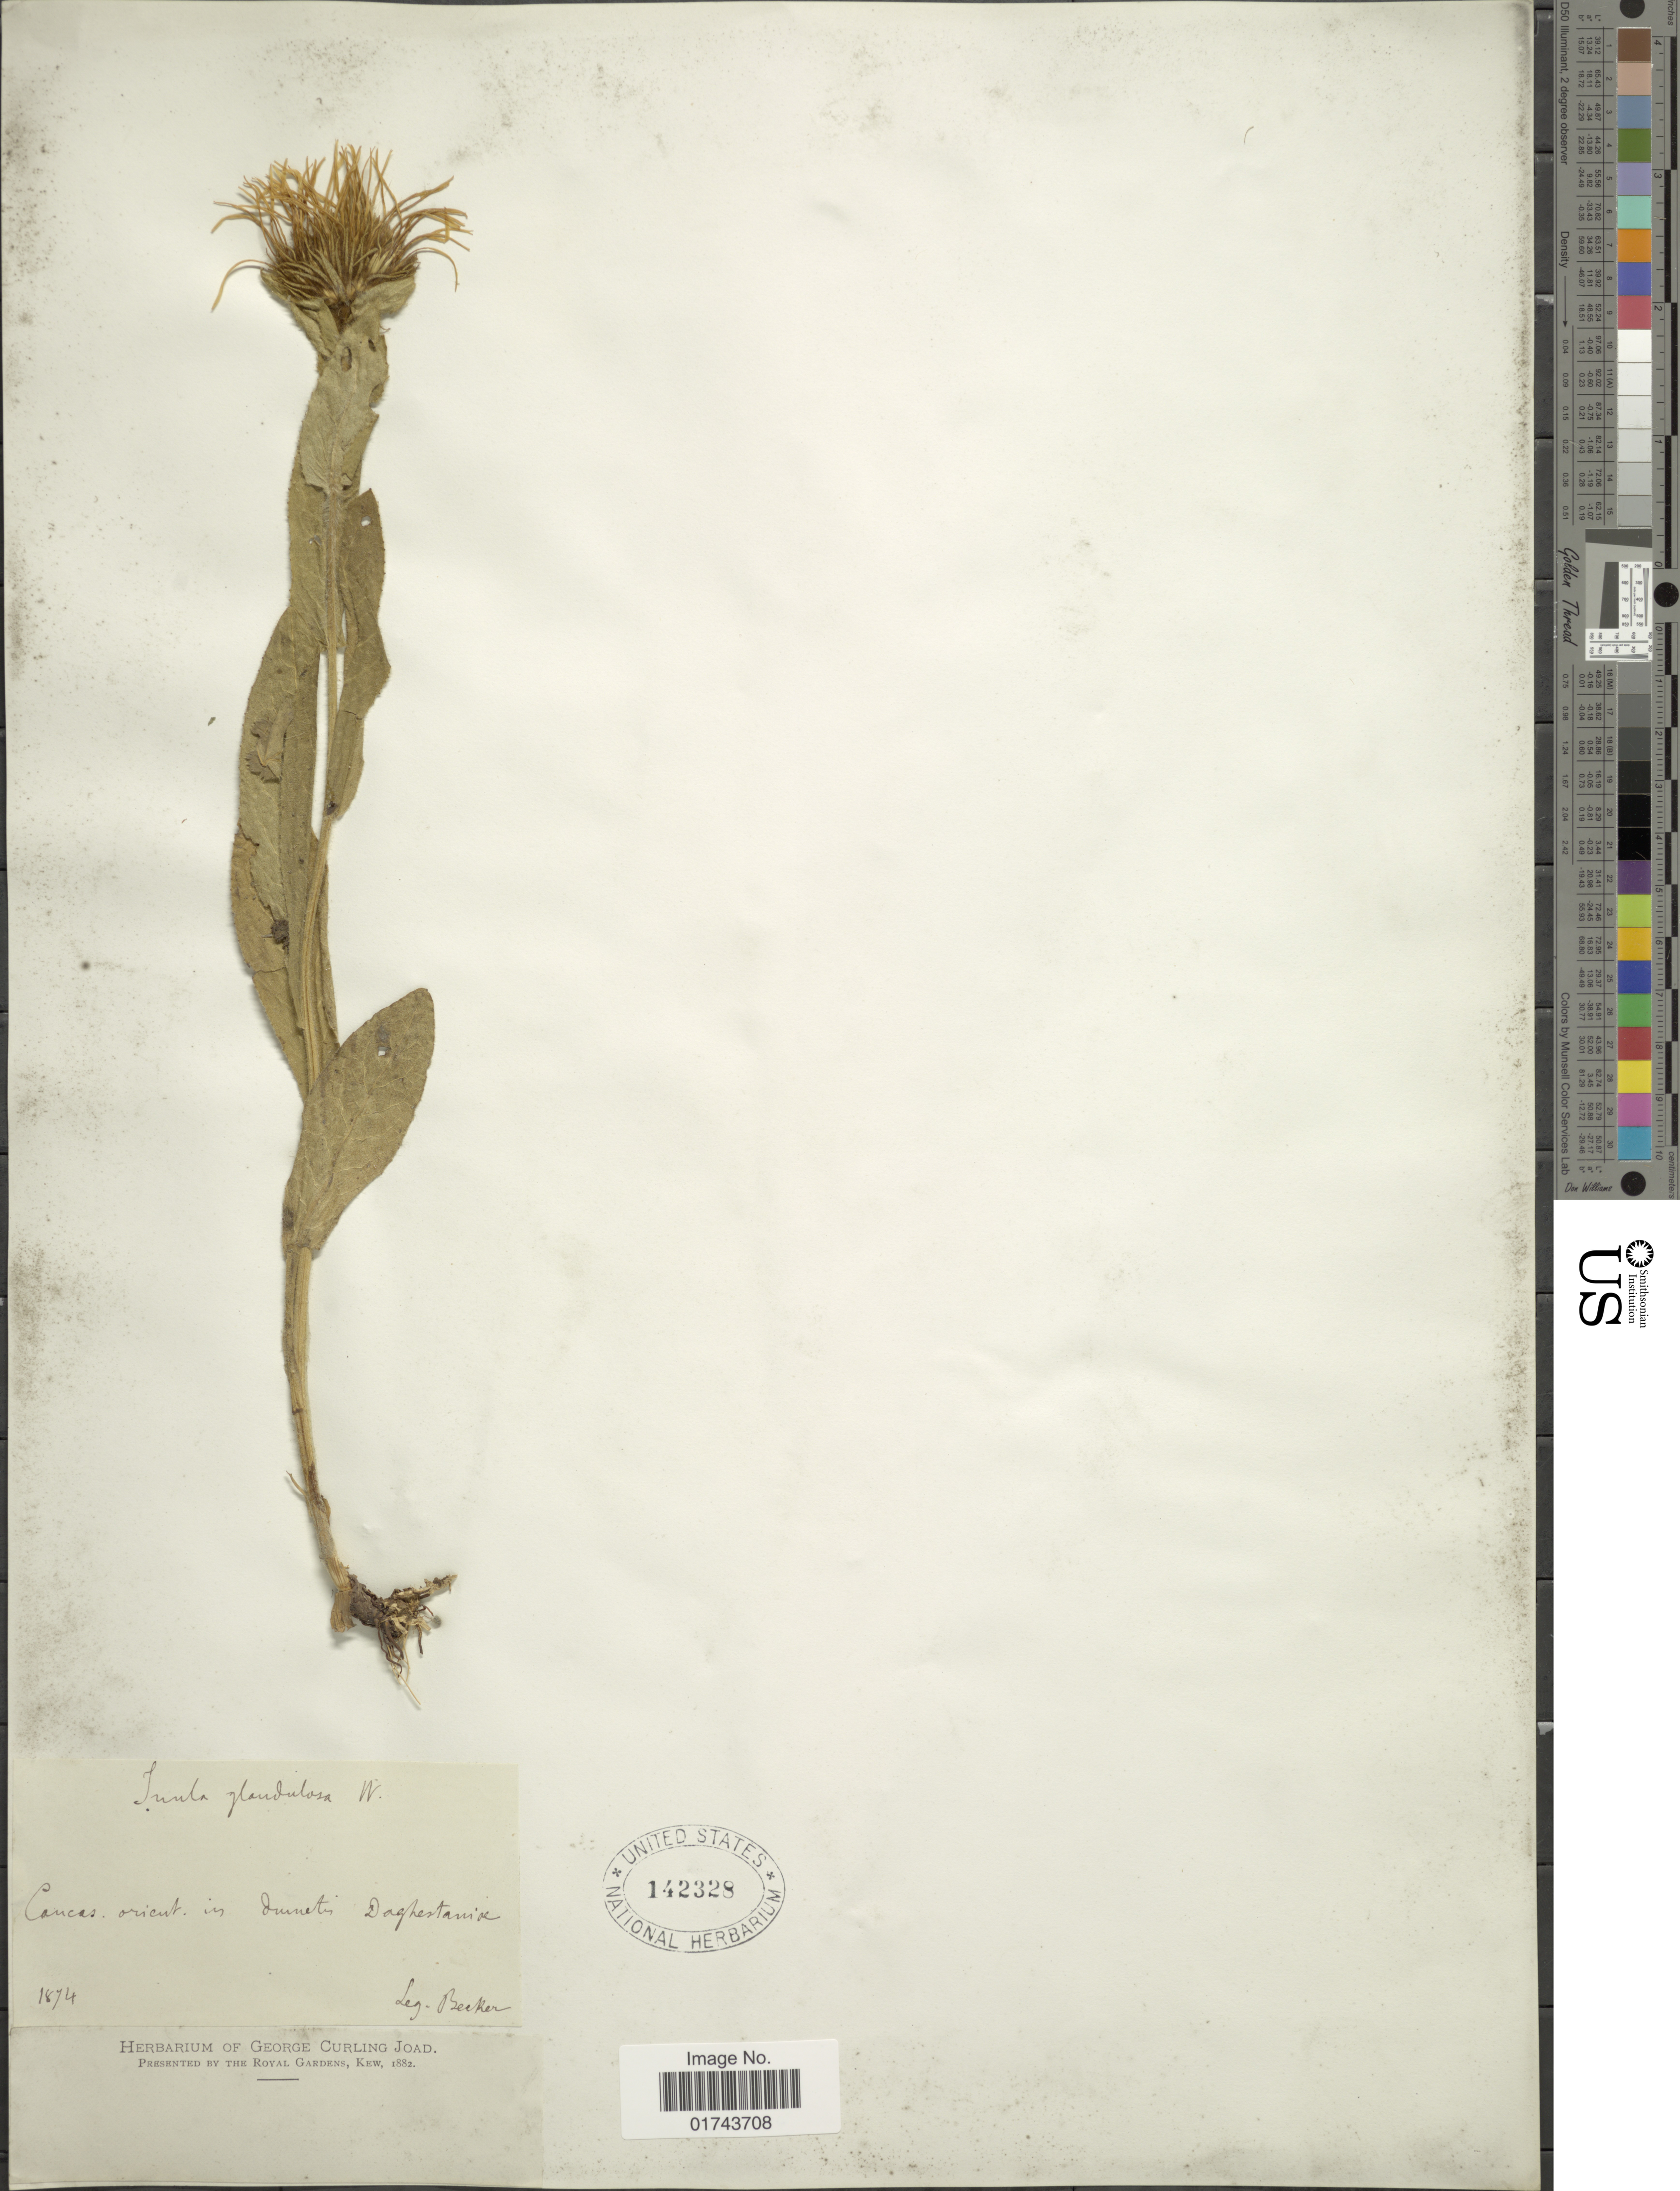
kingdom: Plantae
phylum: Tracheophyta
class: Magnoliopsida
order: Asterales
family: Asteraceae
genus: Inula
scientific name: Inula glandulosa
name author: Lam.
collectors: Becker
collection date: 1874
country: Russian Federation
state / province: Dagestan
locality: Caucas, oricut in dumetis Daghestaniae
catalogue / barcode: US 142328